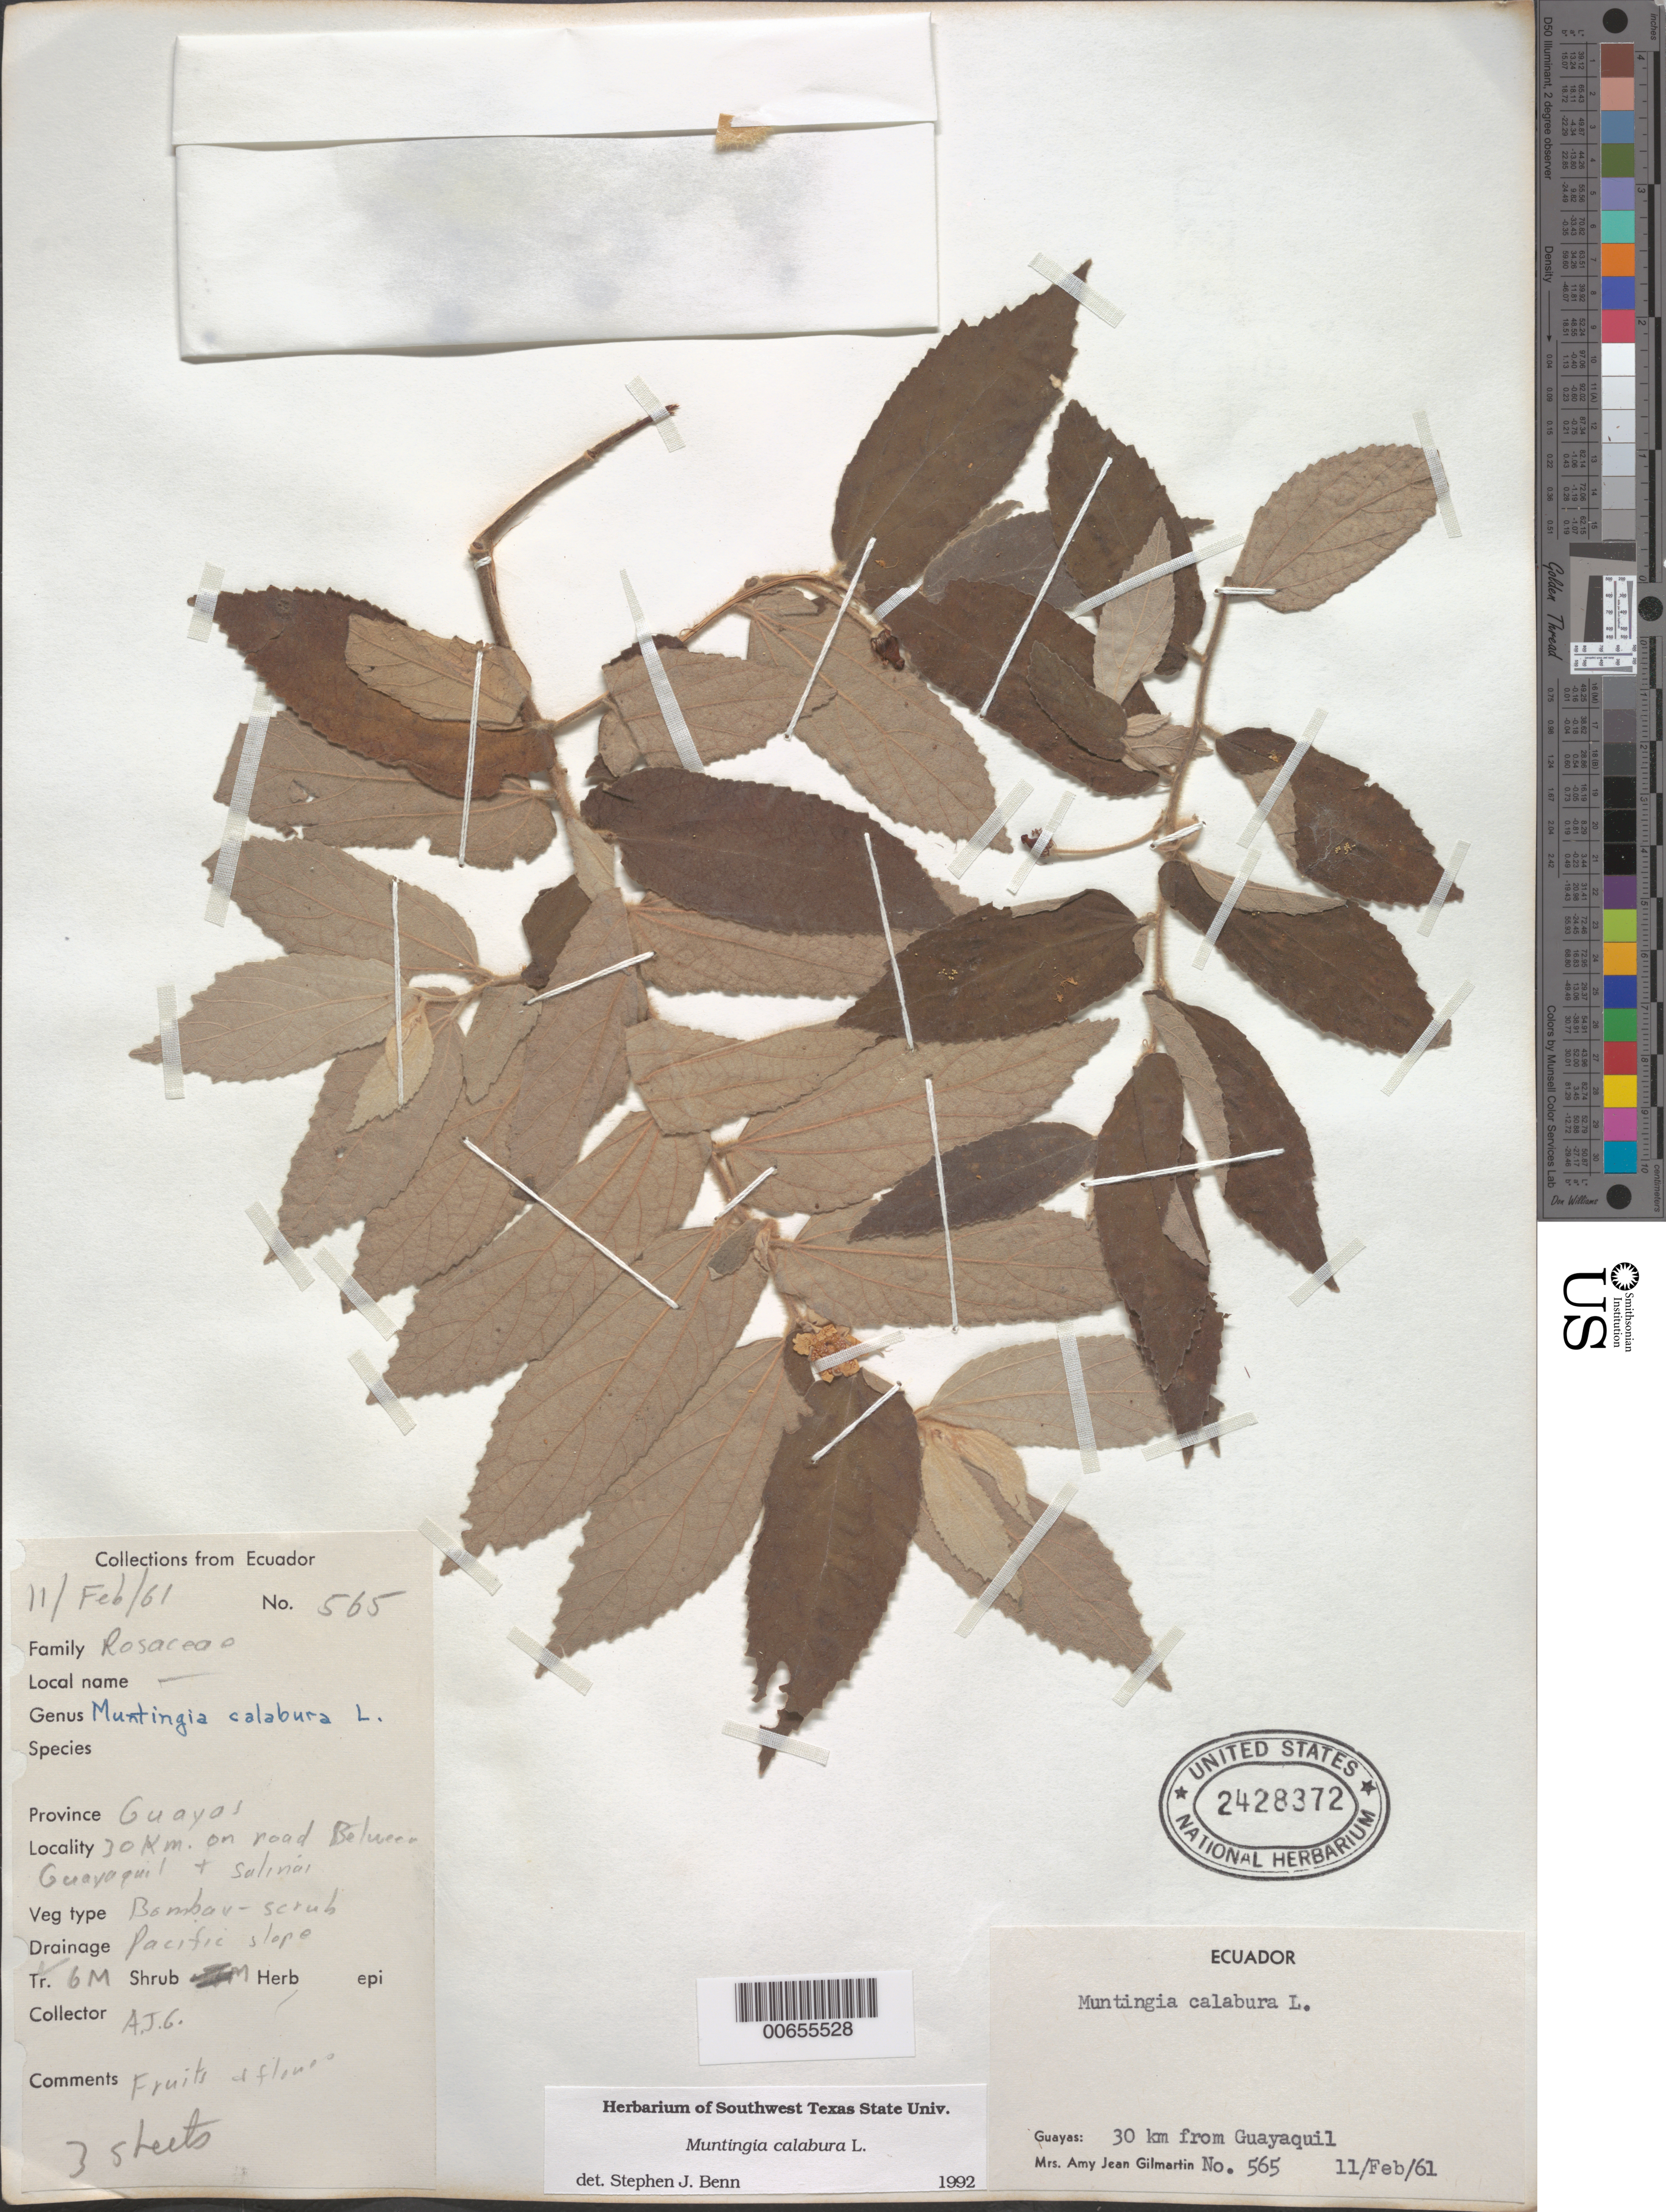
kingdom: Plantae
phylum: Tracheophyta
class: Magnoliopsida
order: Malvales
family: Muntingiaceae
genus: Muntingia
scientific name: Muntingia calabura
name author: L.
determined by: Benn, S. J.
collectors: A. J. Gilmartin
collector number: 565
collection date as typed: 11 Feb 1961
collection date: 1961-02-11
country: Ecuador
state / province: Guayas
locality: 30 km from Guayaquil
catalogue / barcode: US 2428372